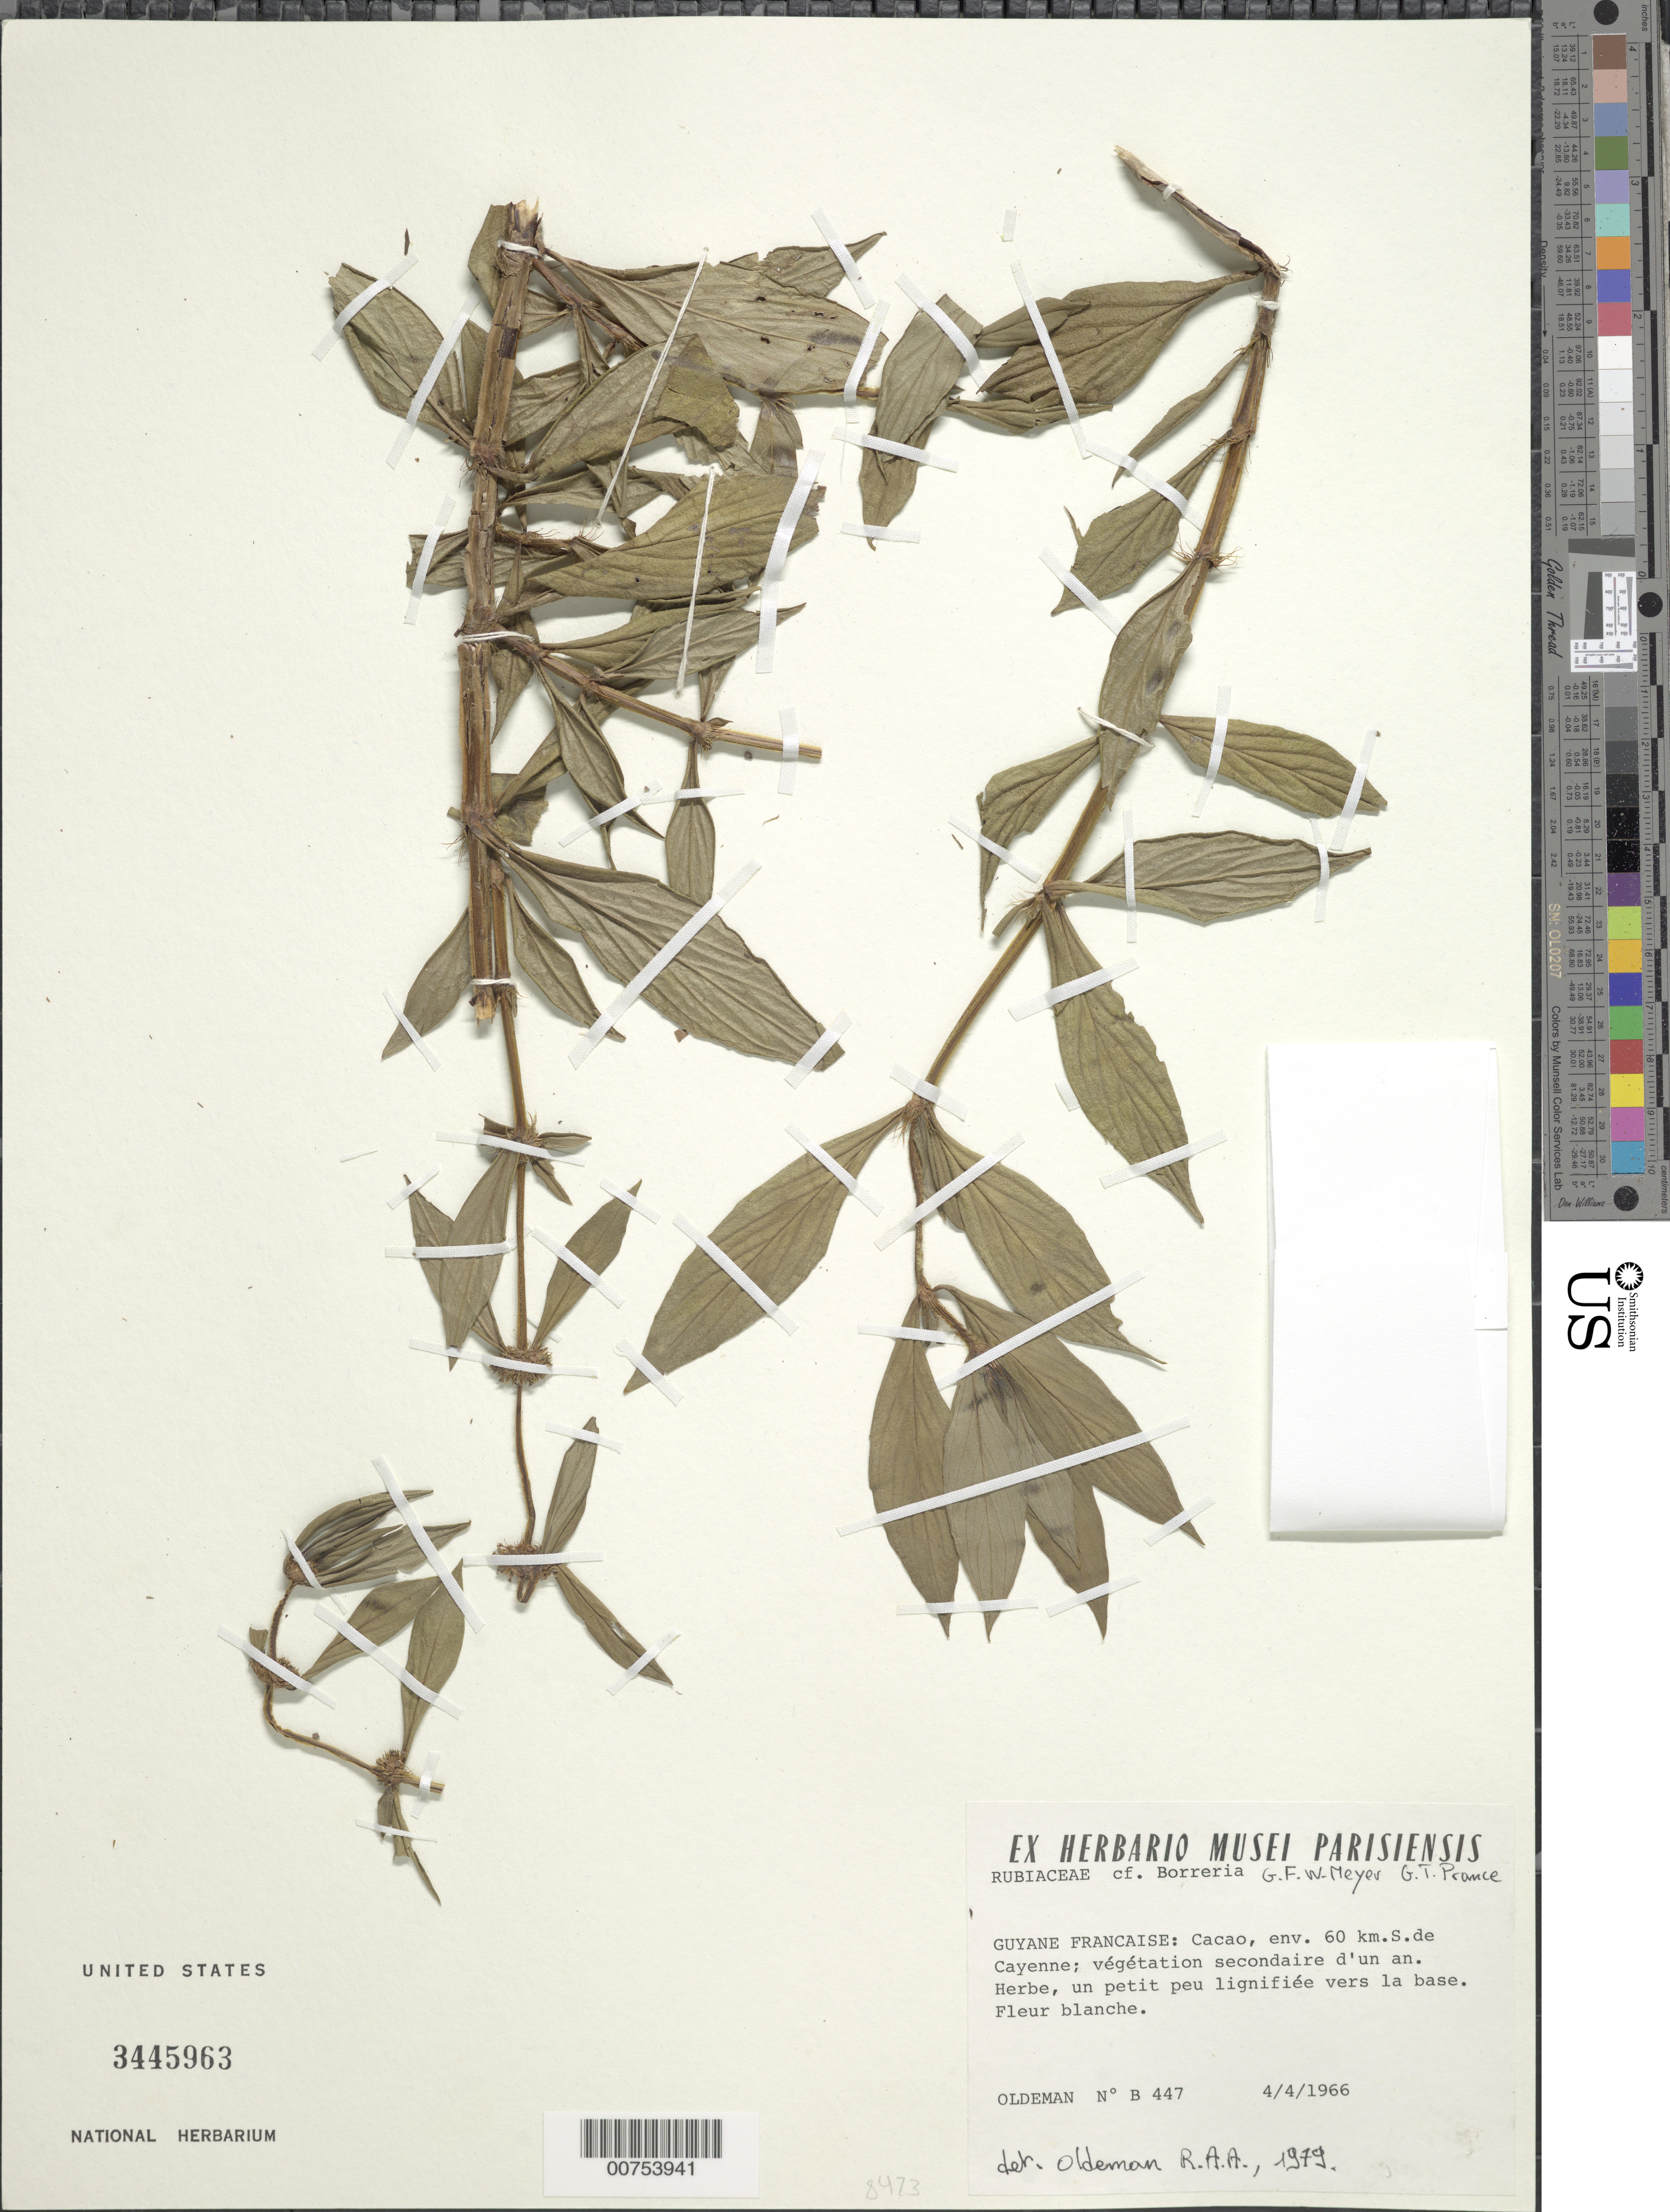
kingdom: Plantae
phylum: Tracheophyta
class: Magnoliopsida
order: Gentianales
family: Rubiaceae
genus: Borreria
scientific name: Borreria sp.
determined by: Oldeman, R. A. A.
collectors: R. Oldeman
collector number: B 447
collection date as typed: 4-Apr-66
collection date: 1966-04-04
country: French Guiana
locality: Cacao Village, env. 60 km S de Cayenne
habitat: Secondary vegetation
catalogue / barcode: US 3445963